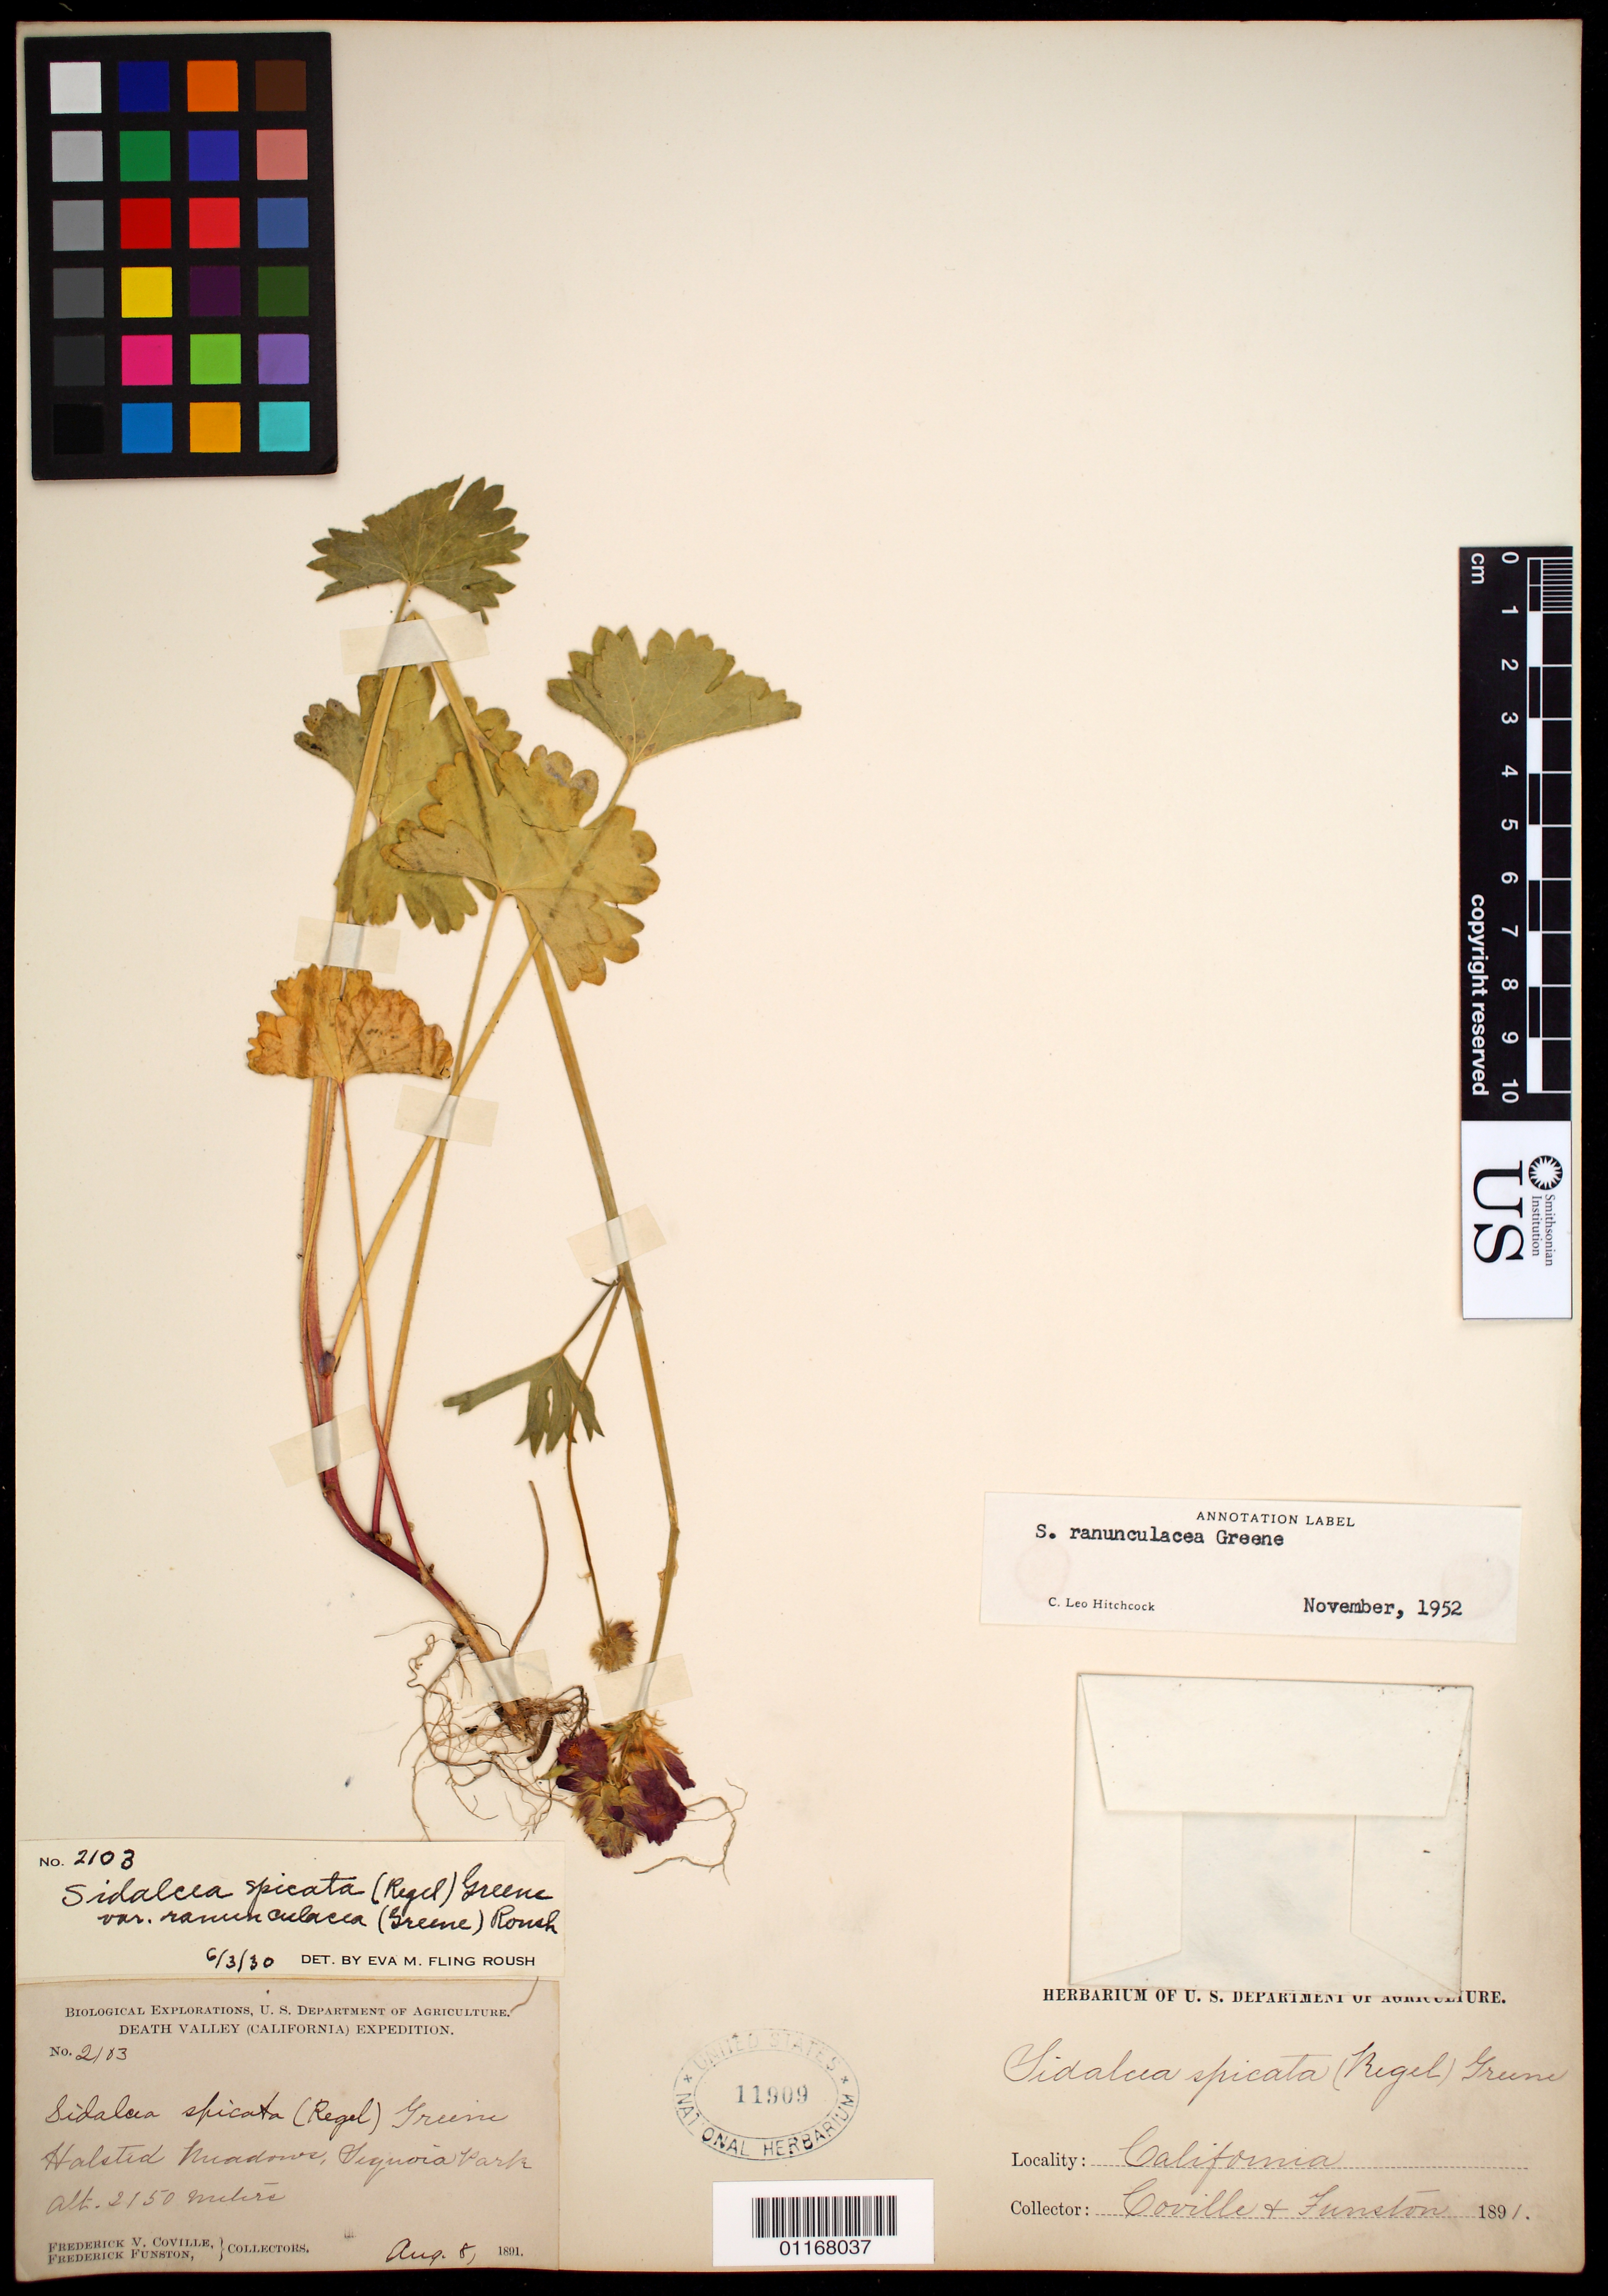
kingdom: Plantae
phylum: Tracheophyta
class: Magnoliopsida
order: Malvales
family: Malvaceae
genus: Sidalcea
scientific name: Sidalcea ranunculacea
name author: Greene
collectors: F. V. Coville & F. Funston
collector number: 2103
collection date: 1891-08-08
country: United States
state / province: California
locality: Halsted Meadows, Sequoia Park.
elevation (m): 655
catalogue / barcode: US 11909